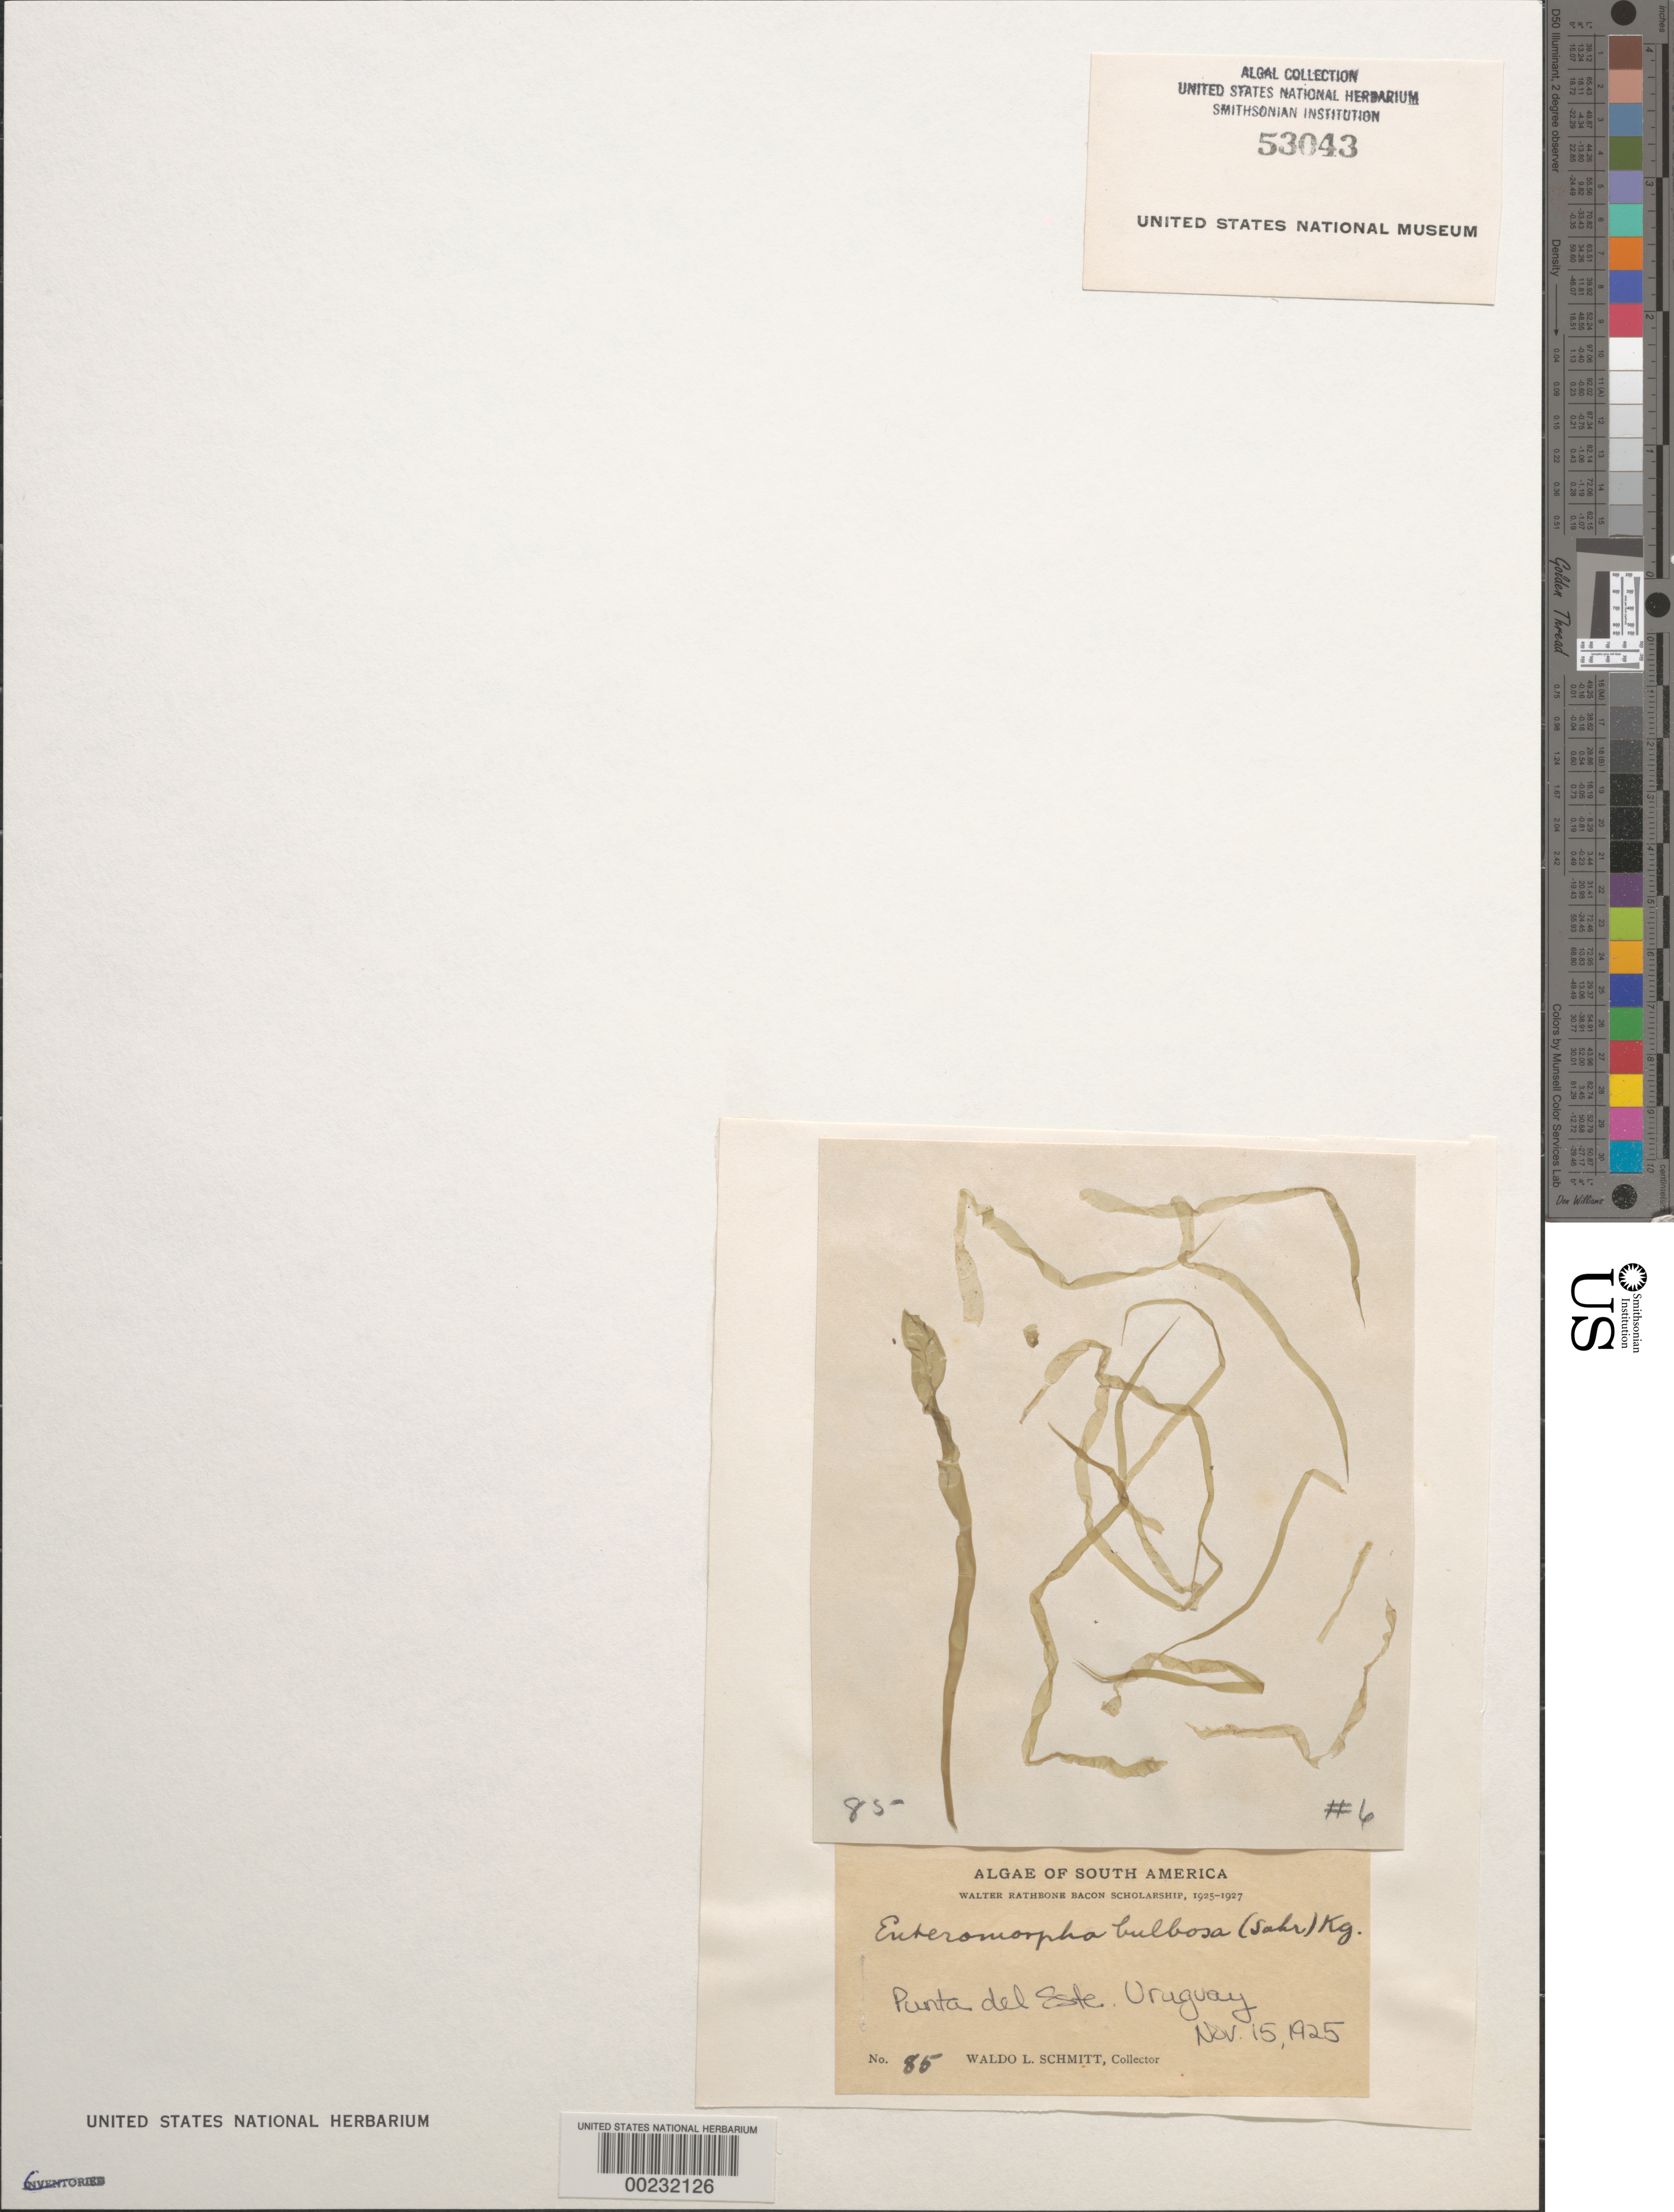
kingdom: Plantae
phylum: Chlorophyta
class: Ulvophyceae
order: Ulvales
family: Ulvaceae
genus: Ulva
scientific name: Ulva hookeriana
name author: (Kützing) H.S. Hayden et al.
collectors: W. L. Schmitt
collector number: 85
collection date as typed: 15 Nov 1925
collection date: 1925-11-15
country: Uruguay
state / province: Maldonado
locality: Punta del Este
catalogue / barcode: US 53043